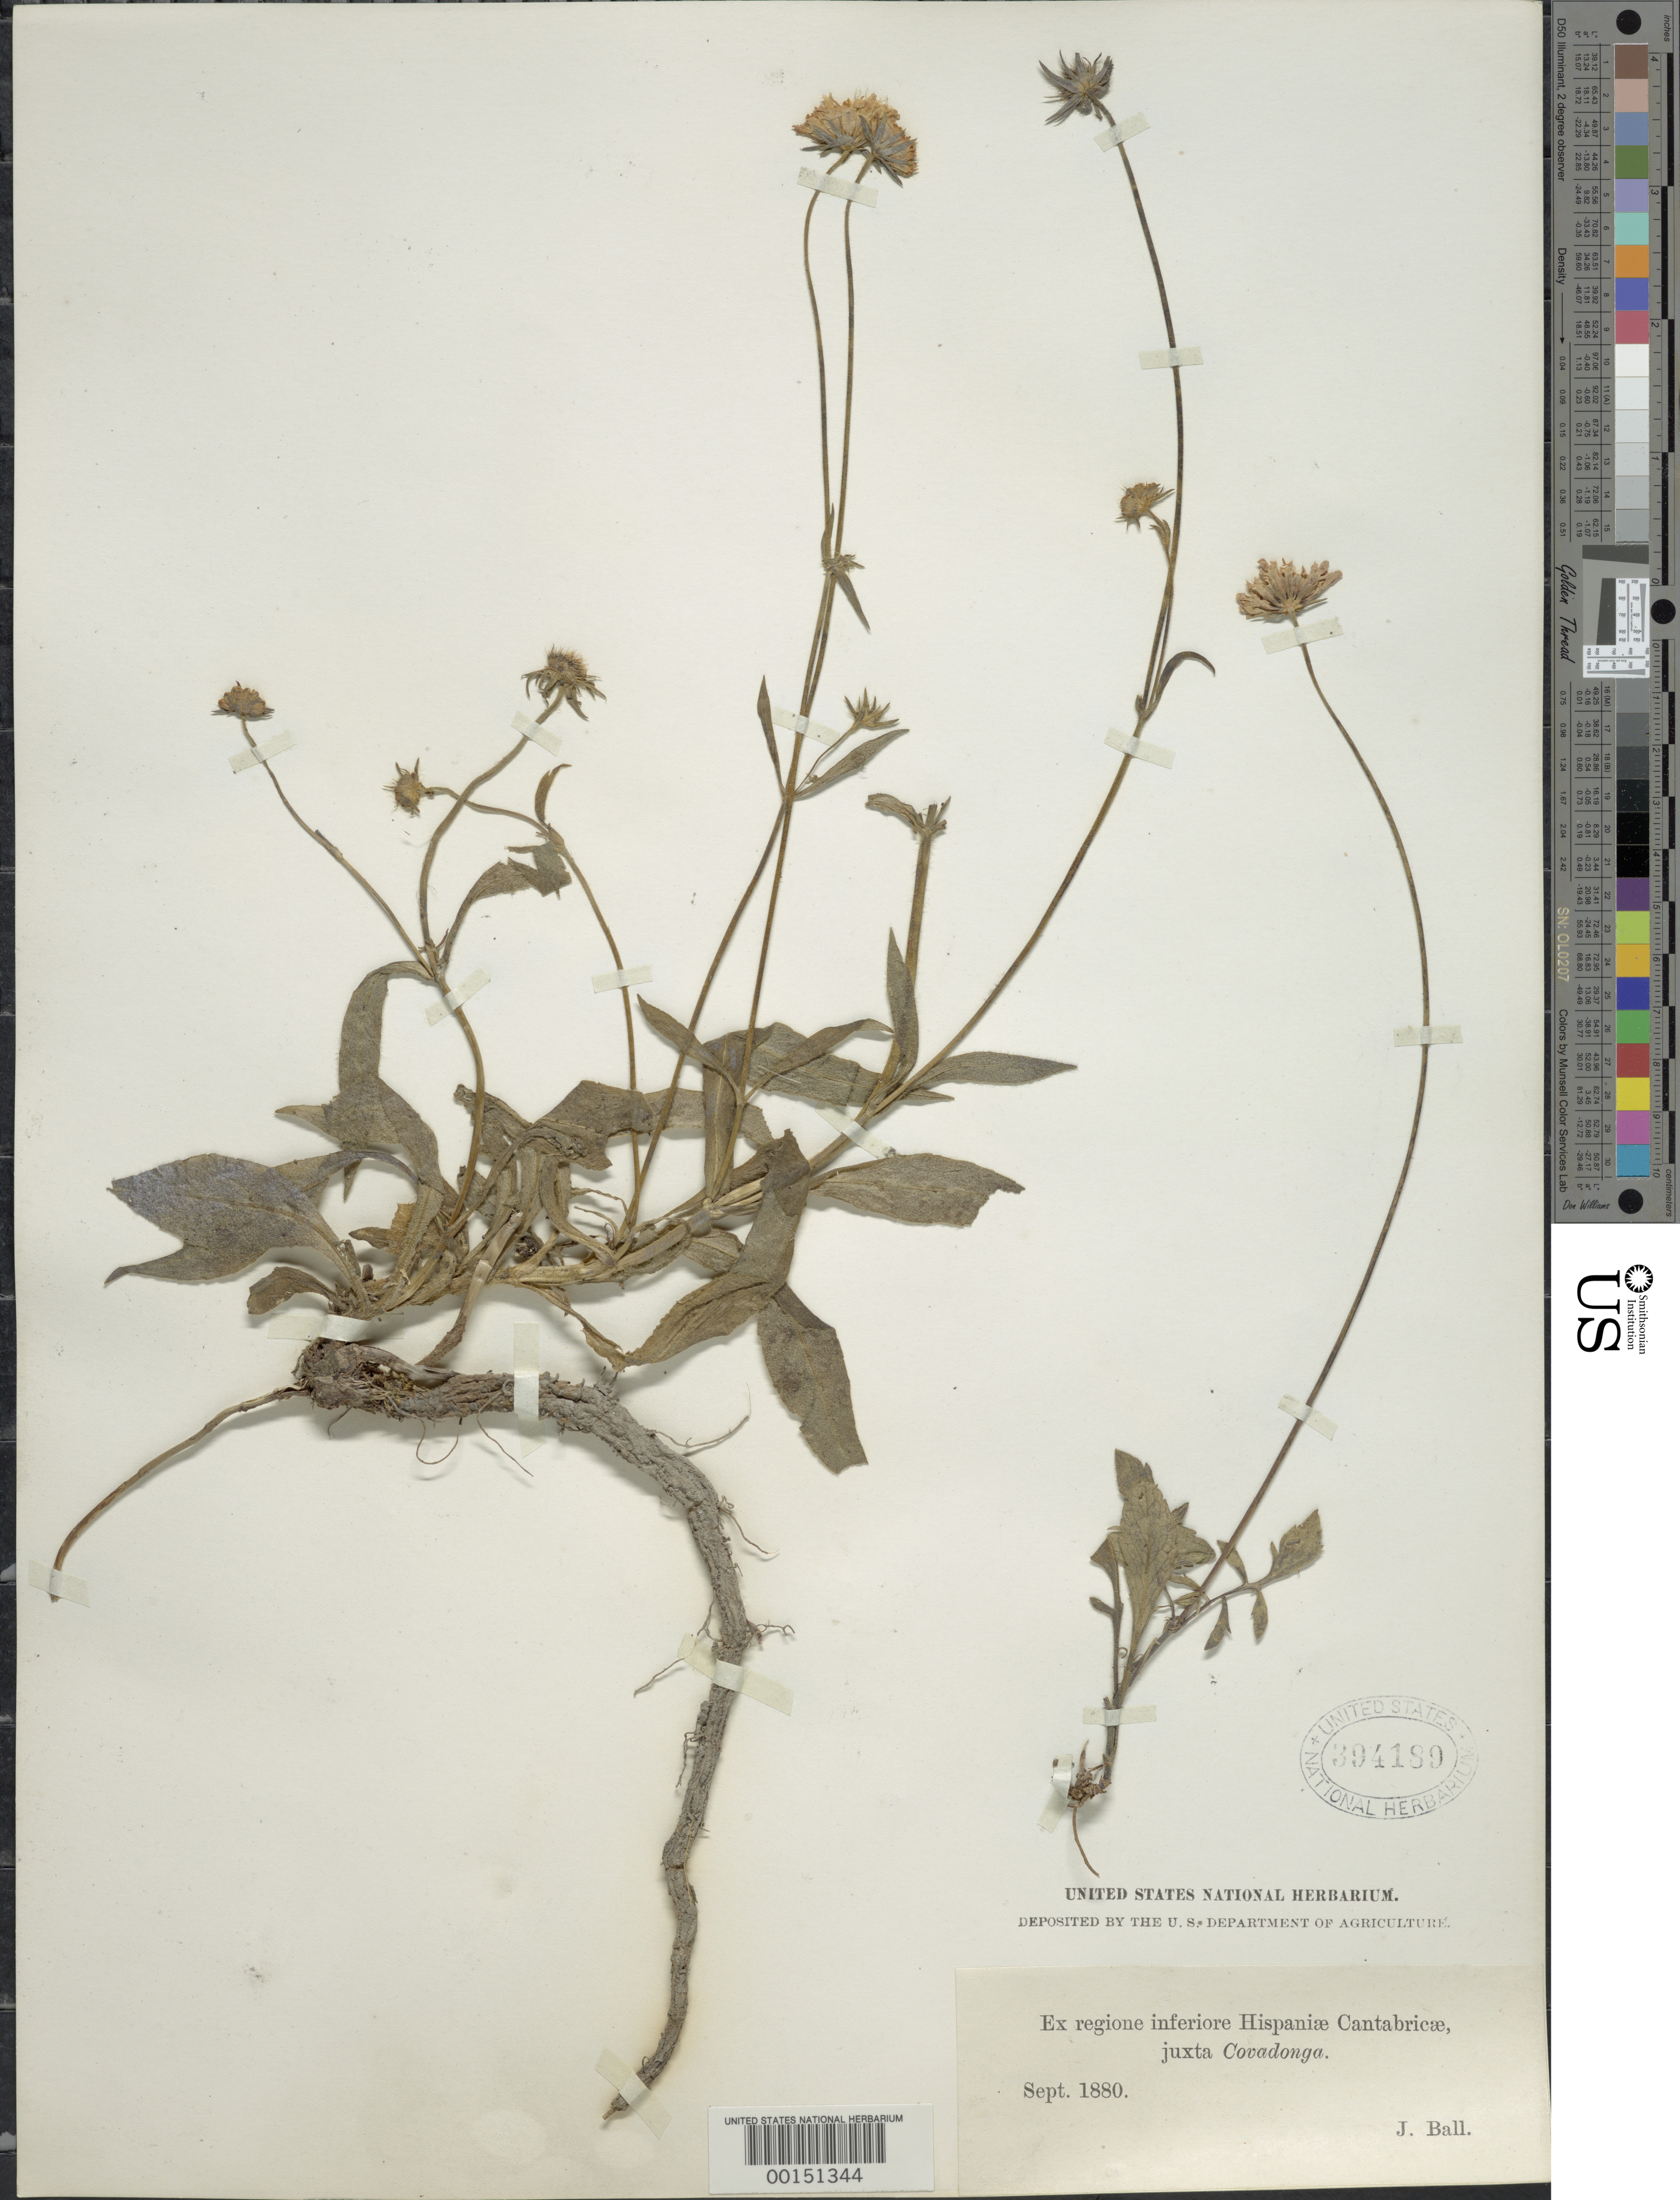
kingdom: Plantae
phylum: Tracheophyta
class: Magnoliopsida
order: Dipsacales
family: Caprifoliaceae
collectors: J. Ball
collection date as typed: Sep 1880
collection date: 1880-09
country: Spain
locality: Cantabricae, Covadonga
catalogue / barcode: US 394189